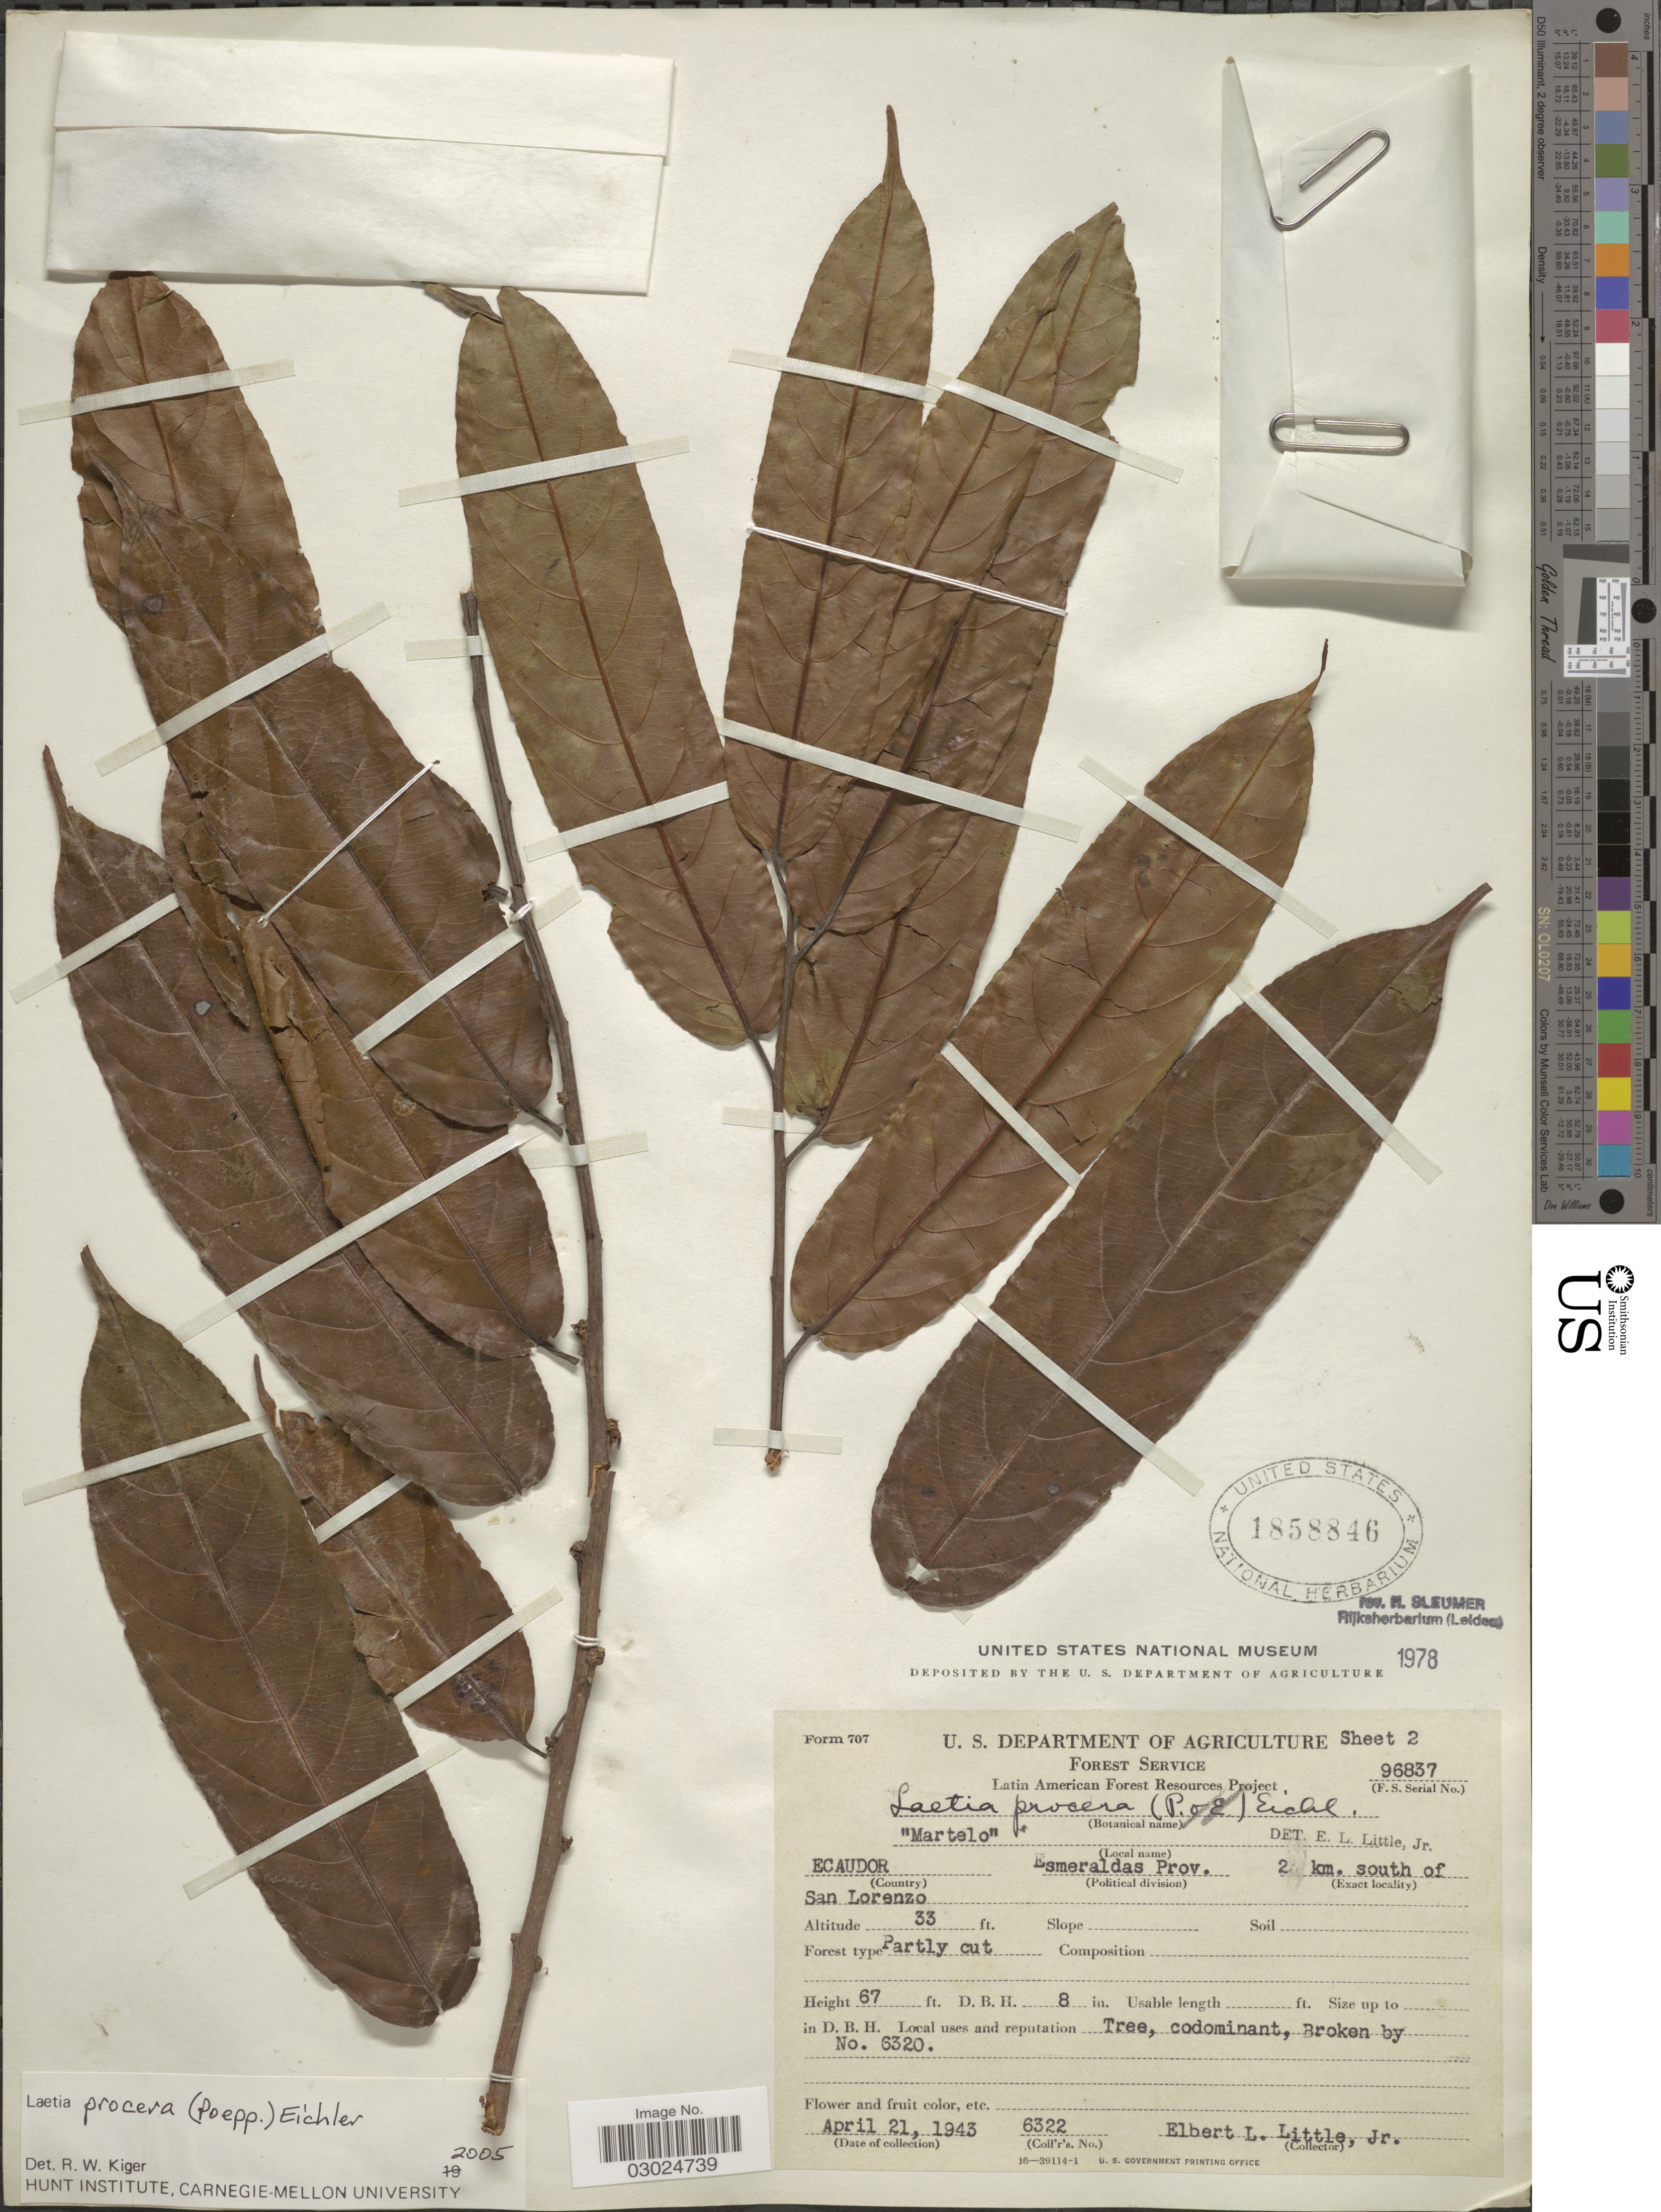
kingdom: Plantae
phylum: Tracheophyta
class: Magnoliopsida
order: Malpighiales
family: Salicaceae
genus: Laetia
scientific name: Laetia procera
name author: (Poepp.) Eichler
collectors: E. L. Little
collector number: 6322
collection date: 1943-04-21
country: Ecuador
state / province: Esmeraldas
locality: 2 km. south of San Lorenzo.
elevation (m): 10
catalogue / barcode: US 1858846